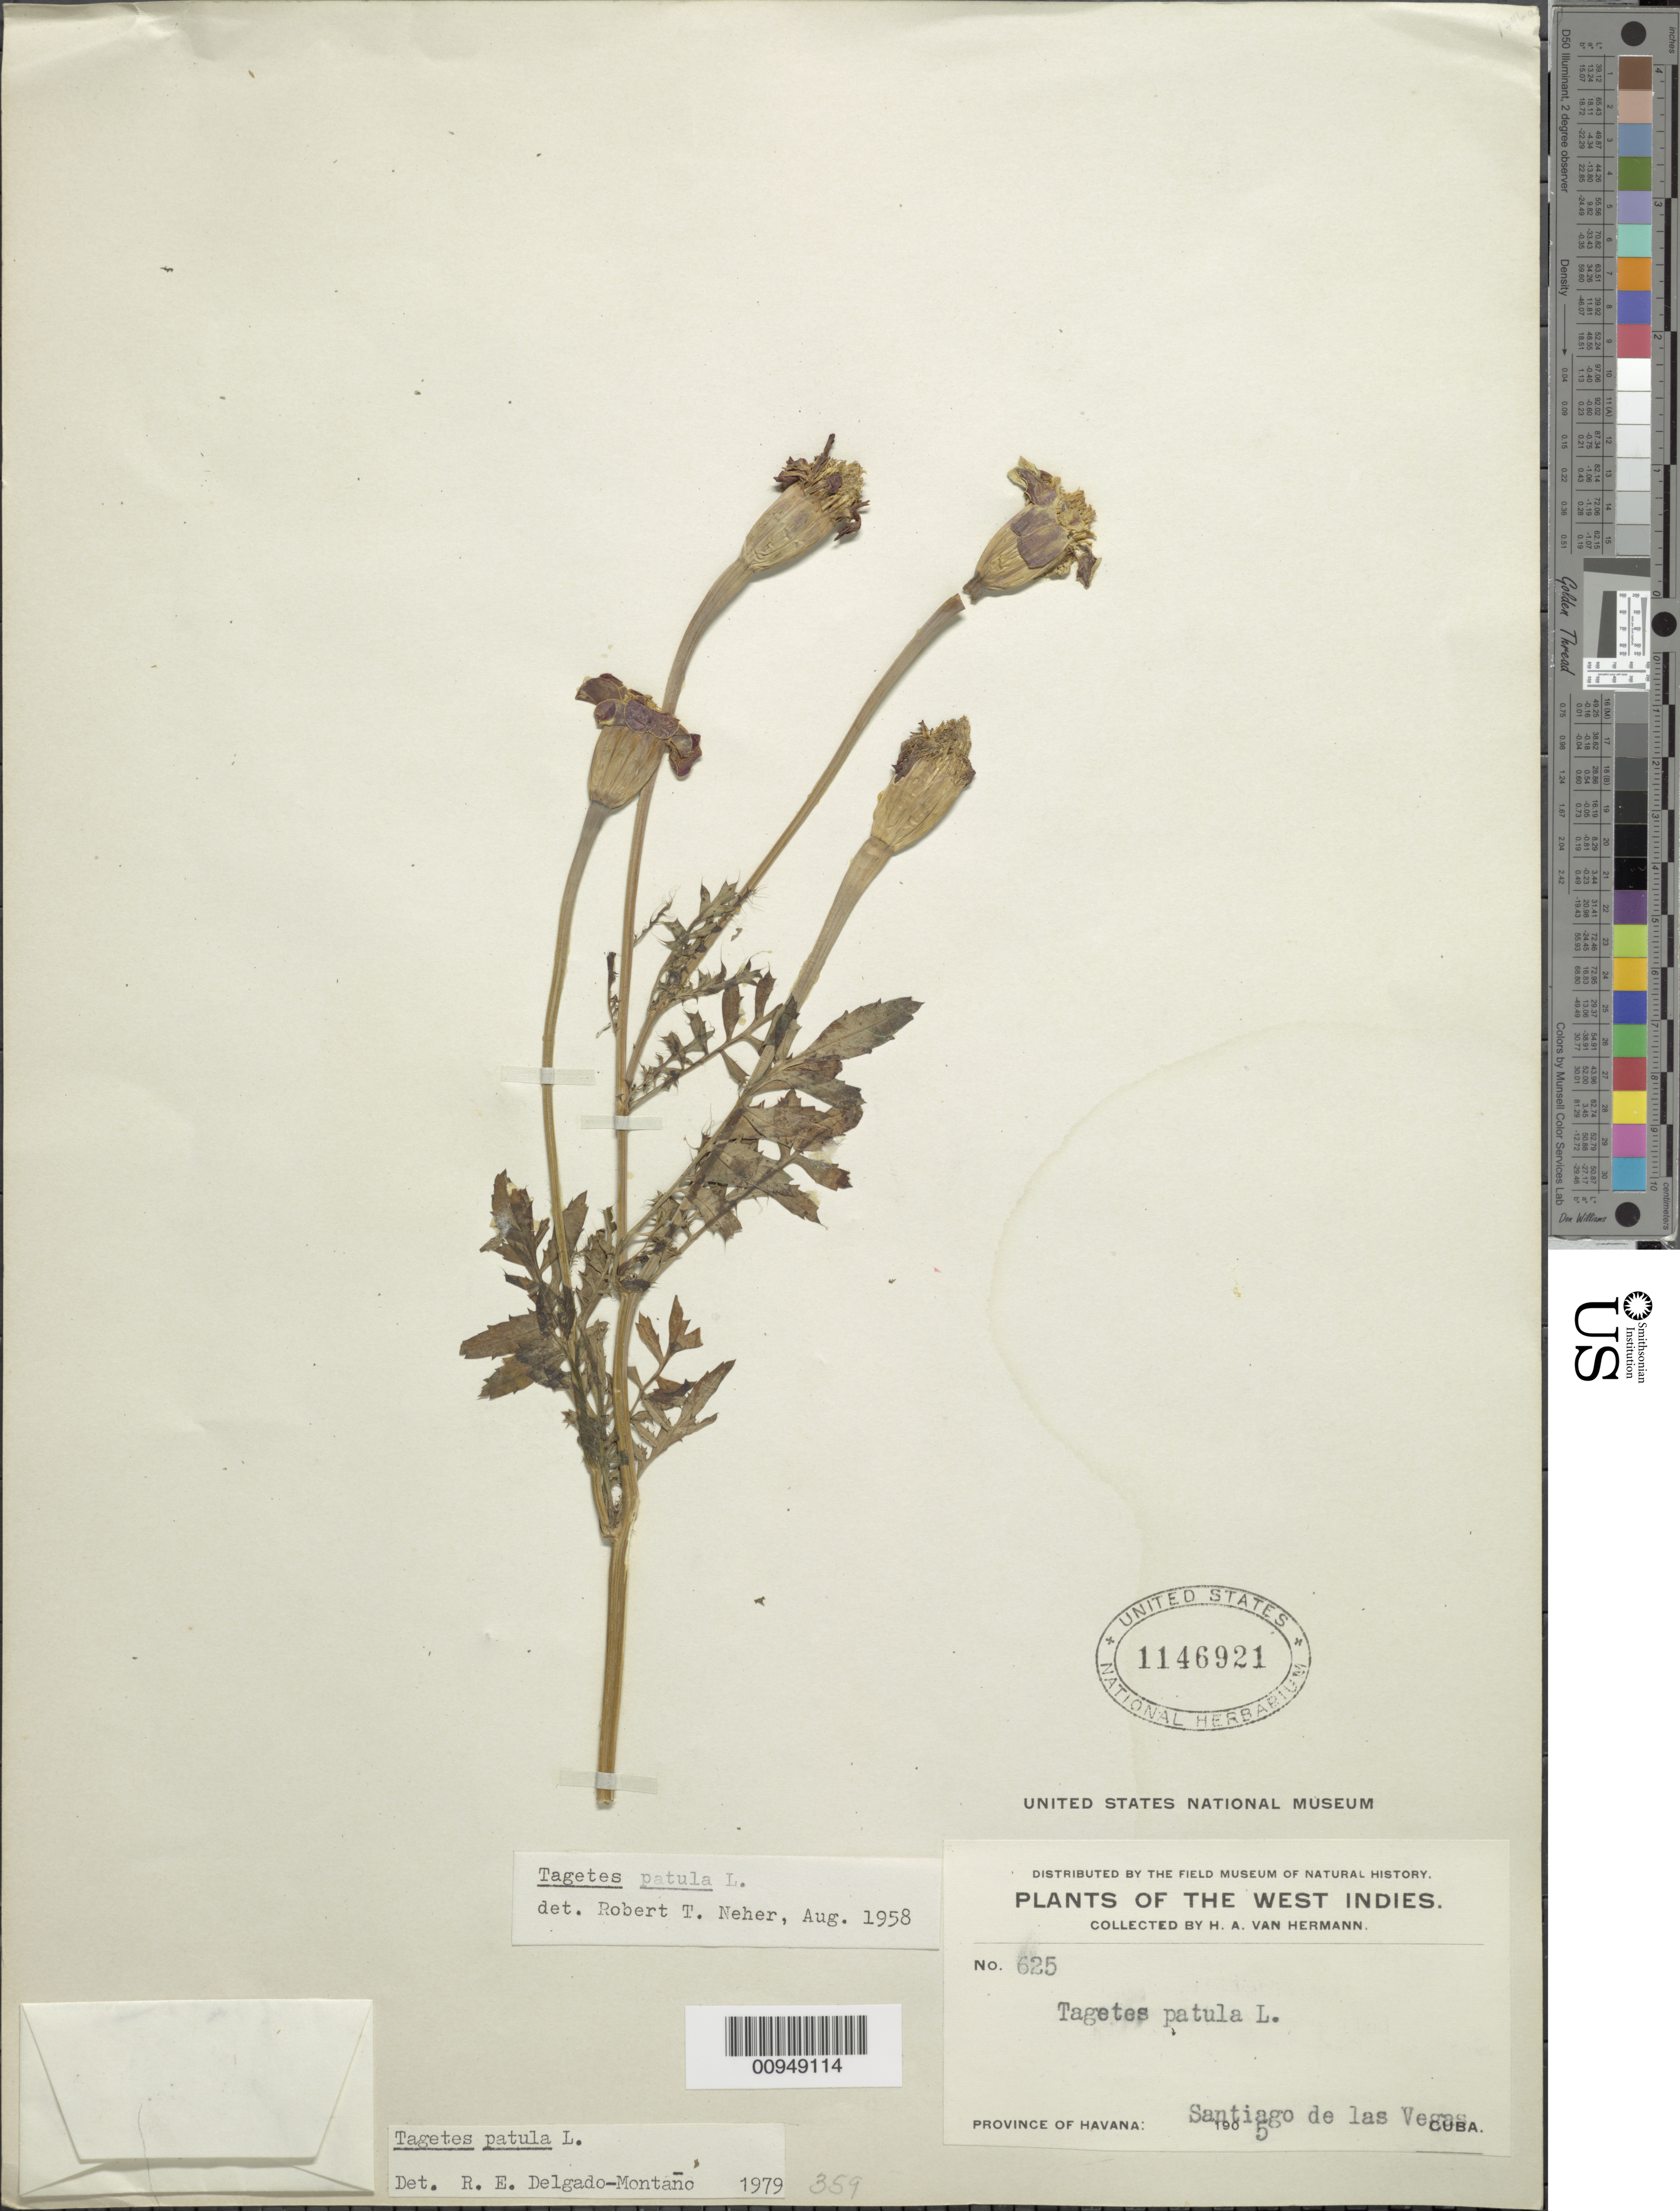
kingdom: Plantae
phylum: Tracheophyta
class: Magnoliopsida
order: Asterales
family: Asteraceae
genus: Tagetes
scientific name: Tagetes patula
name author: L.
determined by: Delgado-Montano, R. E.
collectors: H. A. Van Hermann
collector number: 625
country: Cuba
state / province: La Habana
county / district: Municipio Boyeros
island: Cuba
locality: Santiago de las Vegas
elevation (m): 97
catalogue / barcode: US 1146921